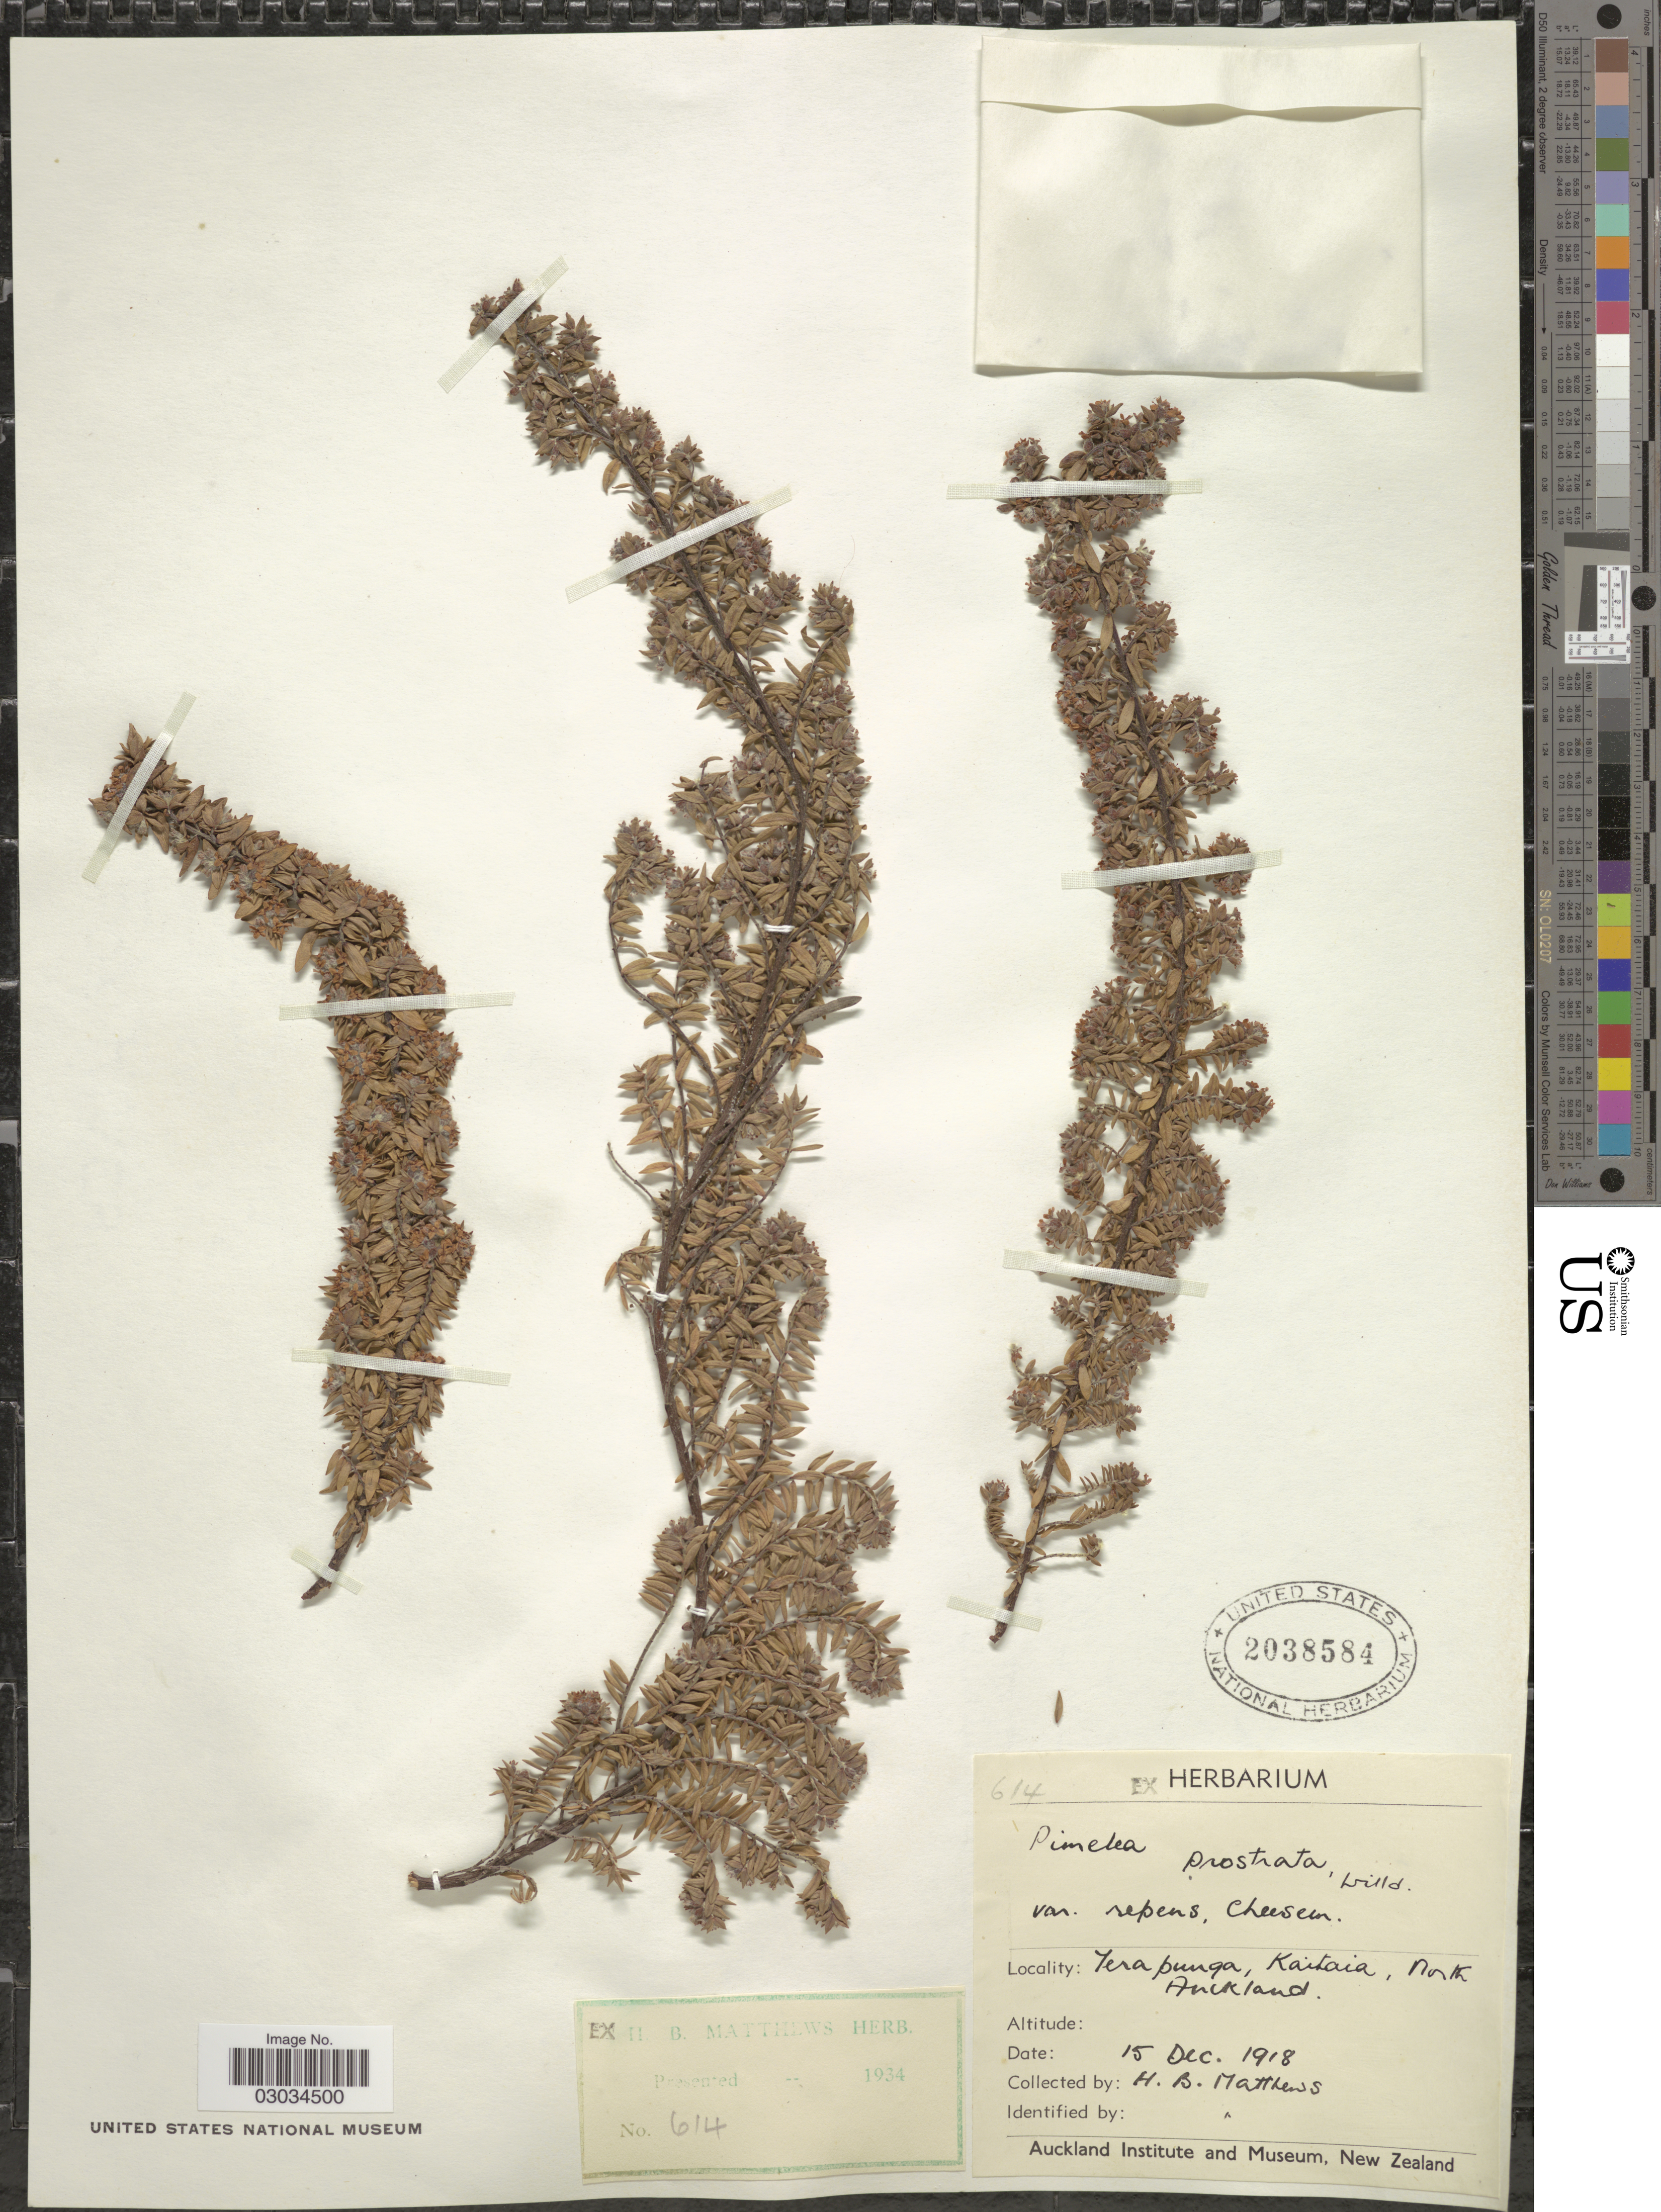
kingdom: Plantae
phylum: Tracheophyta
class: Magnoliopsida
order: Malvales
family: Thymelaeaceae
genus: Pimelea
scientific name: Pimelea prostrata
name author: Willd.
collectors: H. B. Matthews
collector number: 614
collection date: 1918-12-15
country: New Zealand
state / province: Auckland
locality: Terapunga, Kaitaia, North Auckland.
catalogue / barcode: US 2038584